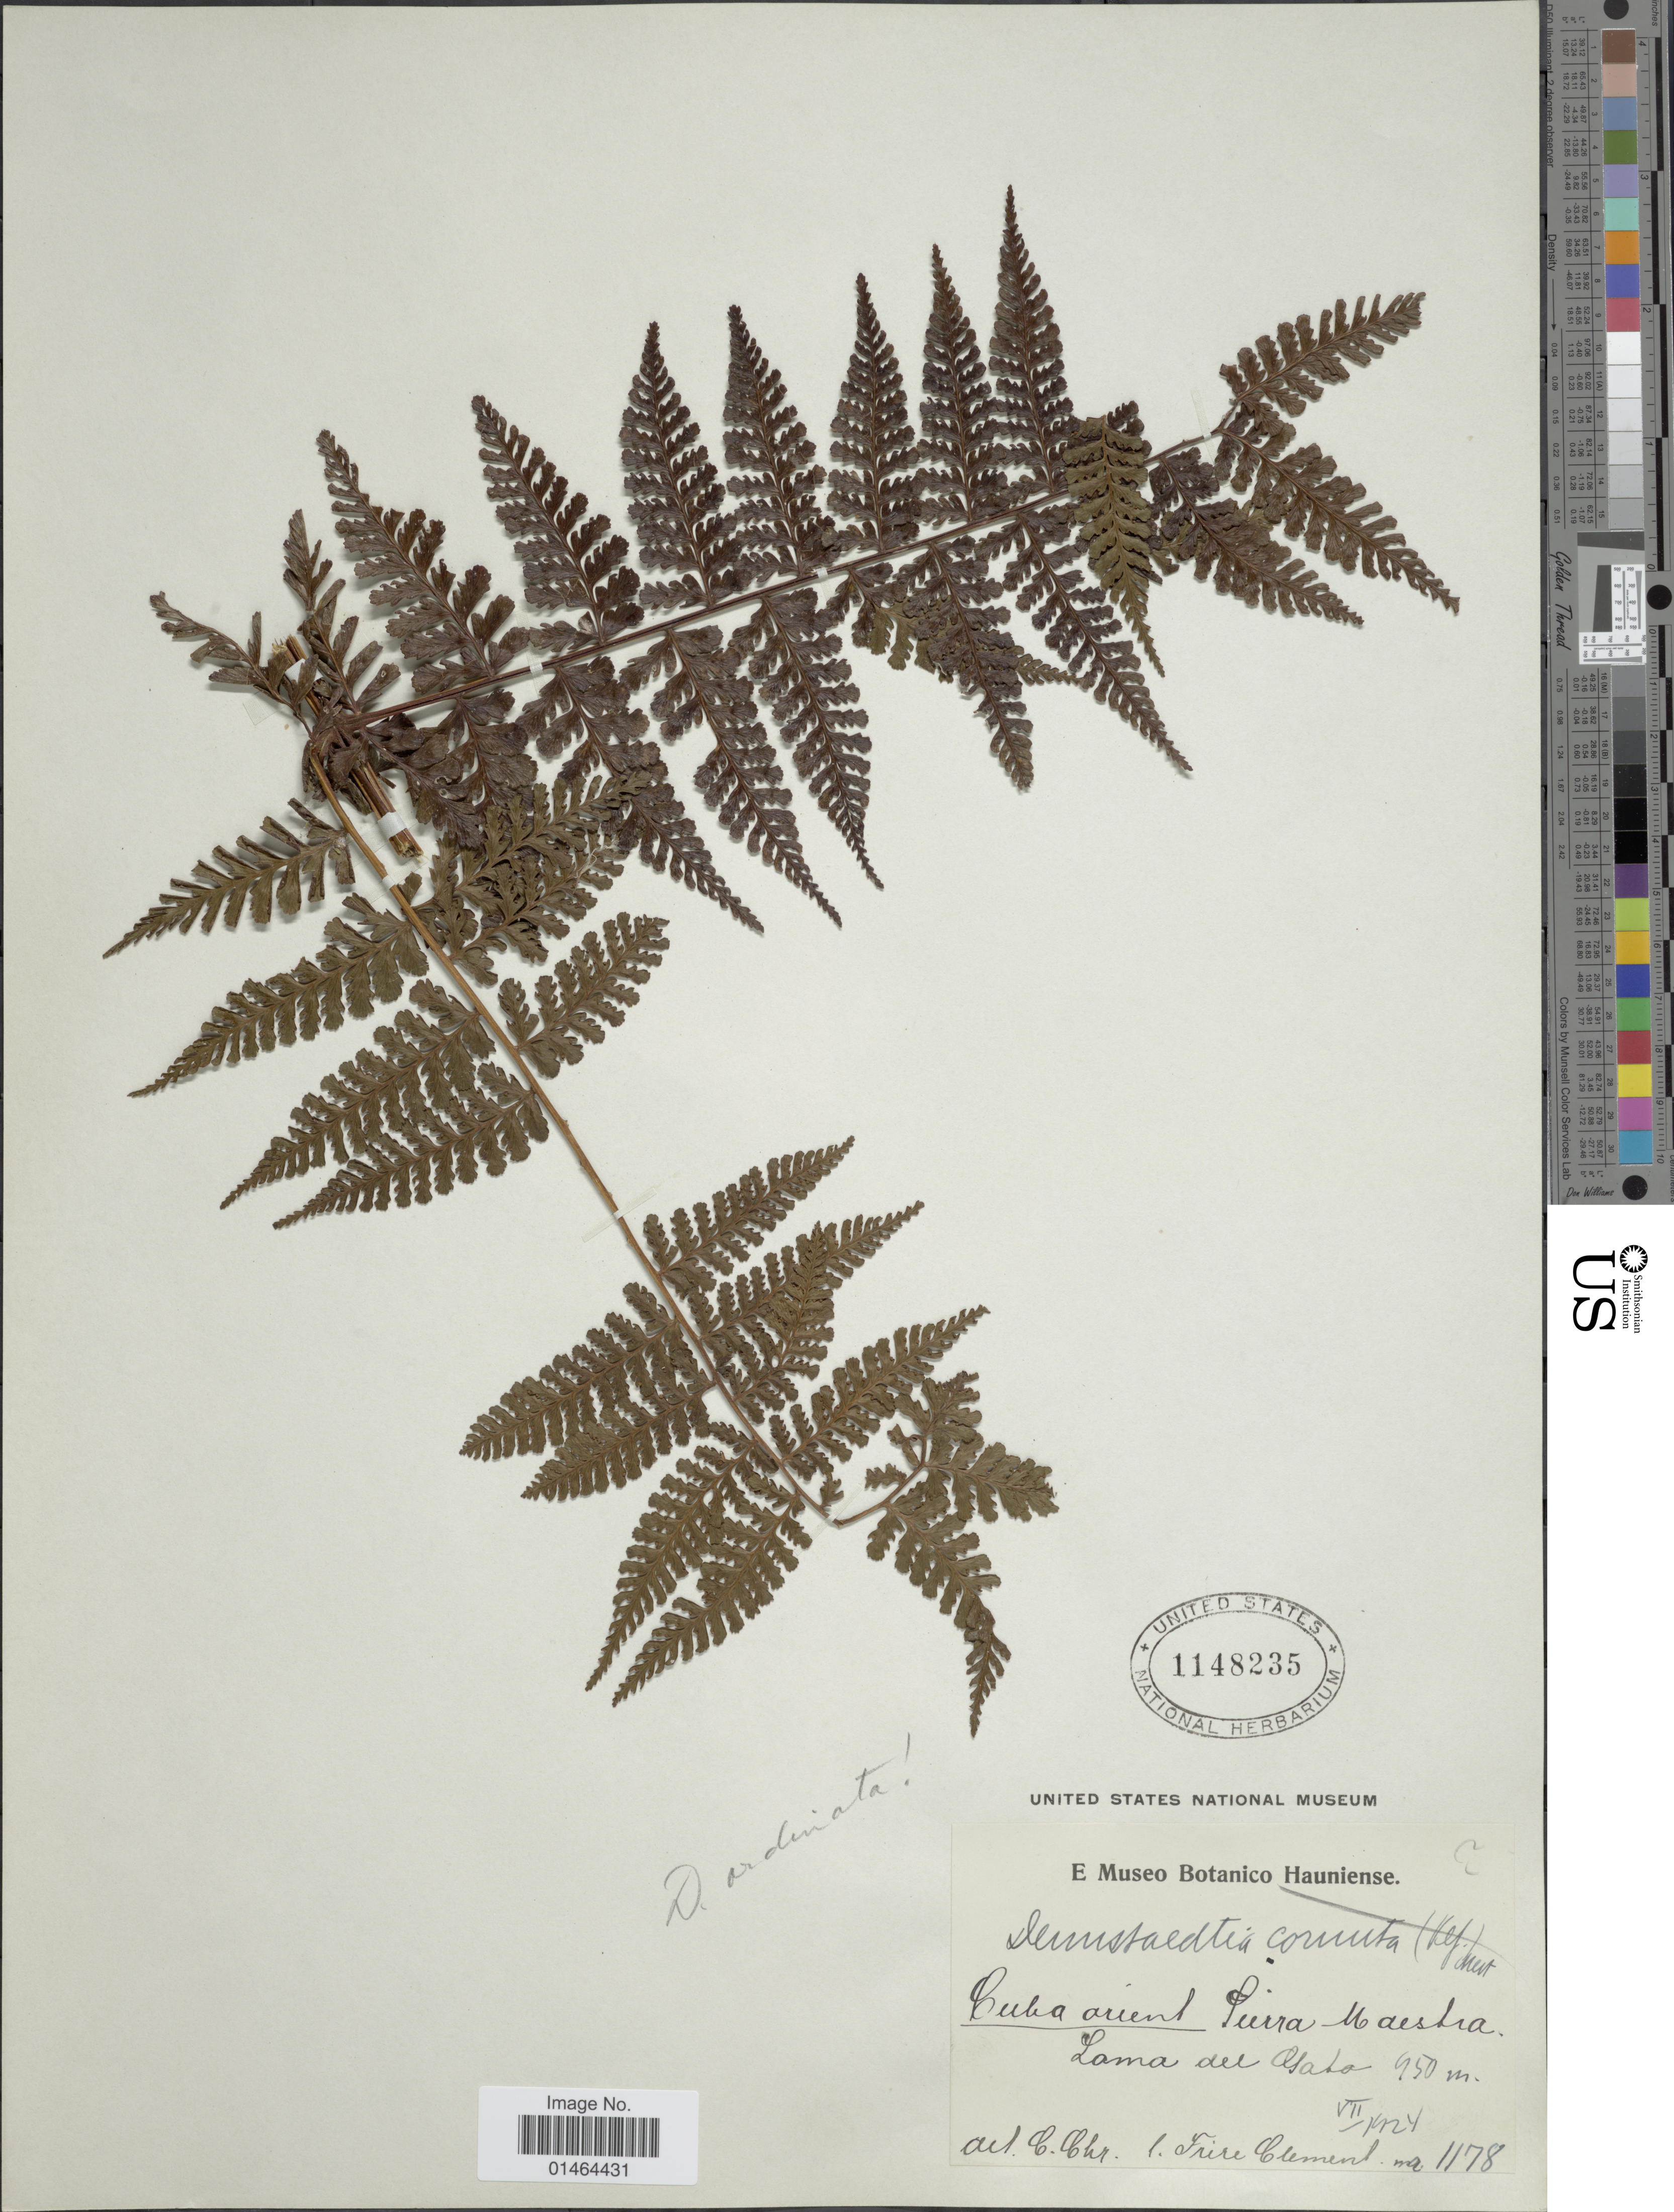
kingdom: Plantae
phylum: Tracheophyta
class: Polypodiopsida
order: Polypodiales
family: Dennstaedtiaceae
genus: Dennstaedtia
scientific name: Dennstaedtia dissecta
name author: (Sw.) T. Moore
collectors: B. Clement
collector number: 1178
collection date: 1924-07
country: Cuba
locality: Cuba orient: Sierra Maestra, Loma del Gato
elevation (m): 950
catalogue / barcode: US 1148235